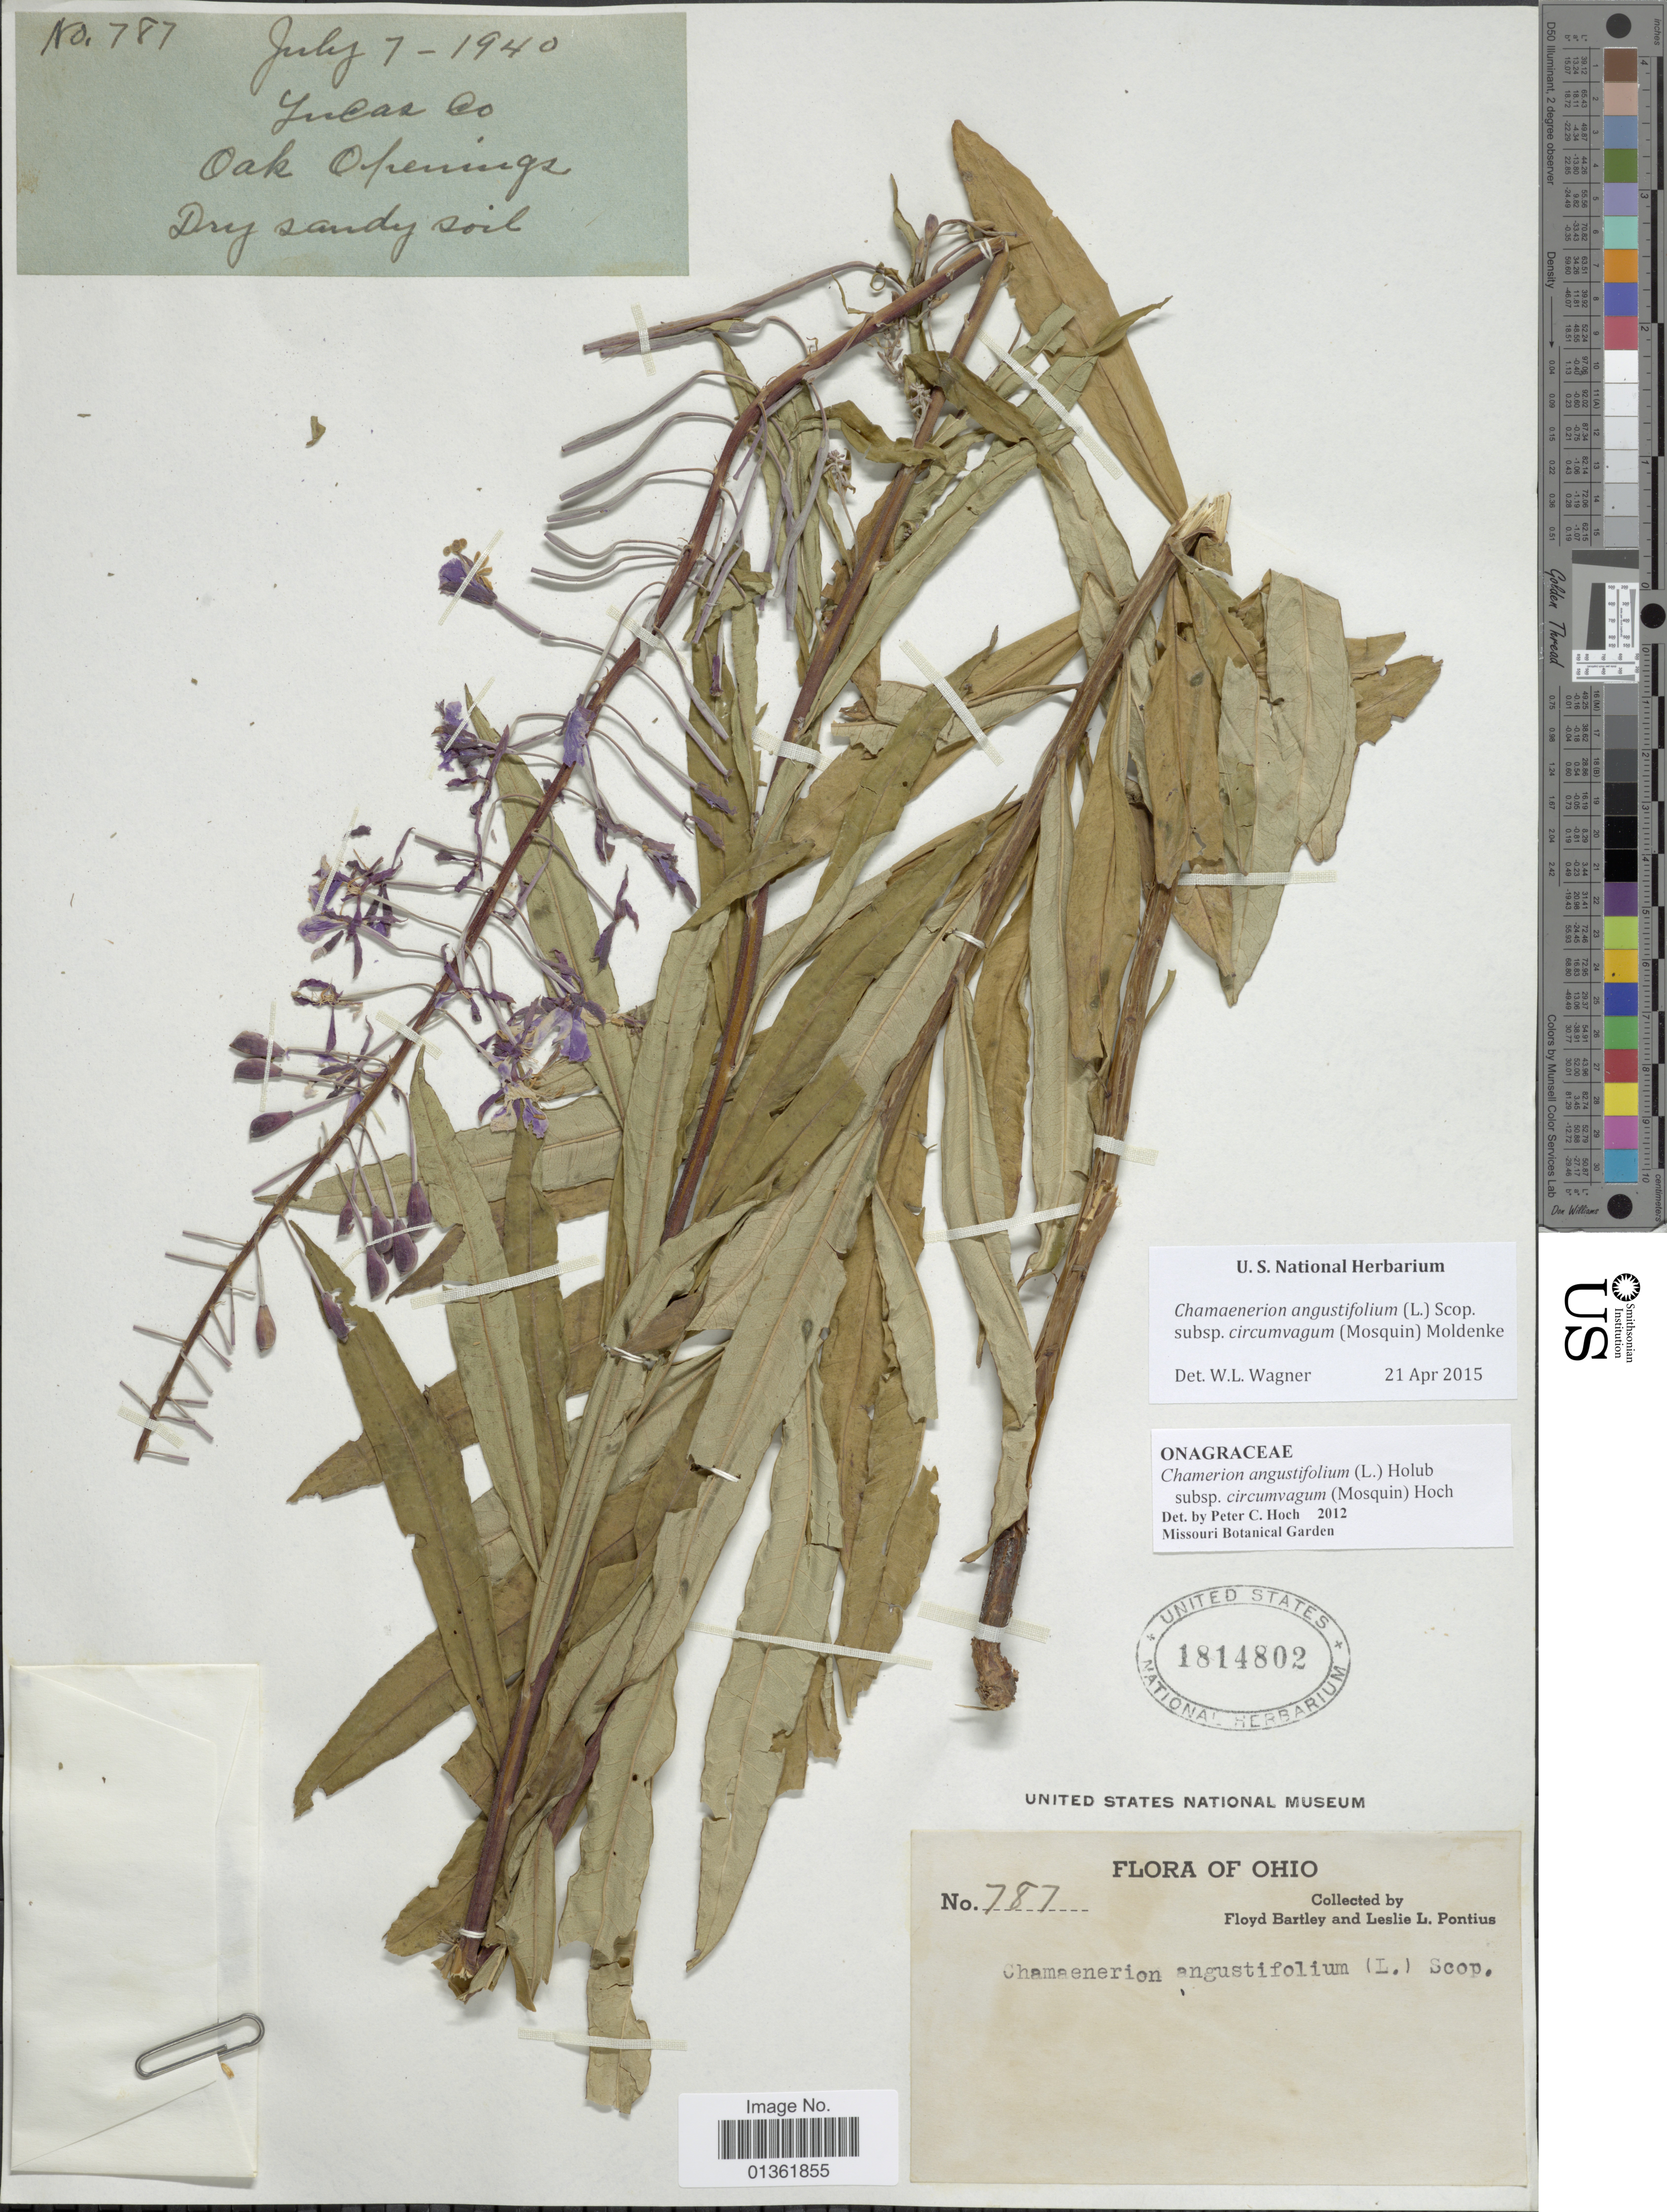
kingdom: Plantae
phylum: Tracheophyta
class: Magnoliopsida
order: Myrtales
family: Onagraceae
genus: Chamaenerion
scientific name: Chamaenerion angustifolium subsp. circumvagum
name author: (Mosquin) Moldenke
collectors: F. Bartley & L. Pontius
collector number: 787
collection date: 1940-07-07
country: United States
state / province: Ohio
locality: Lucas Co. Oak Openings.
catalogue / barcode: US 1814802